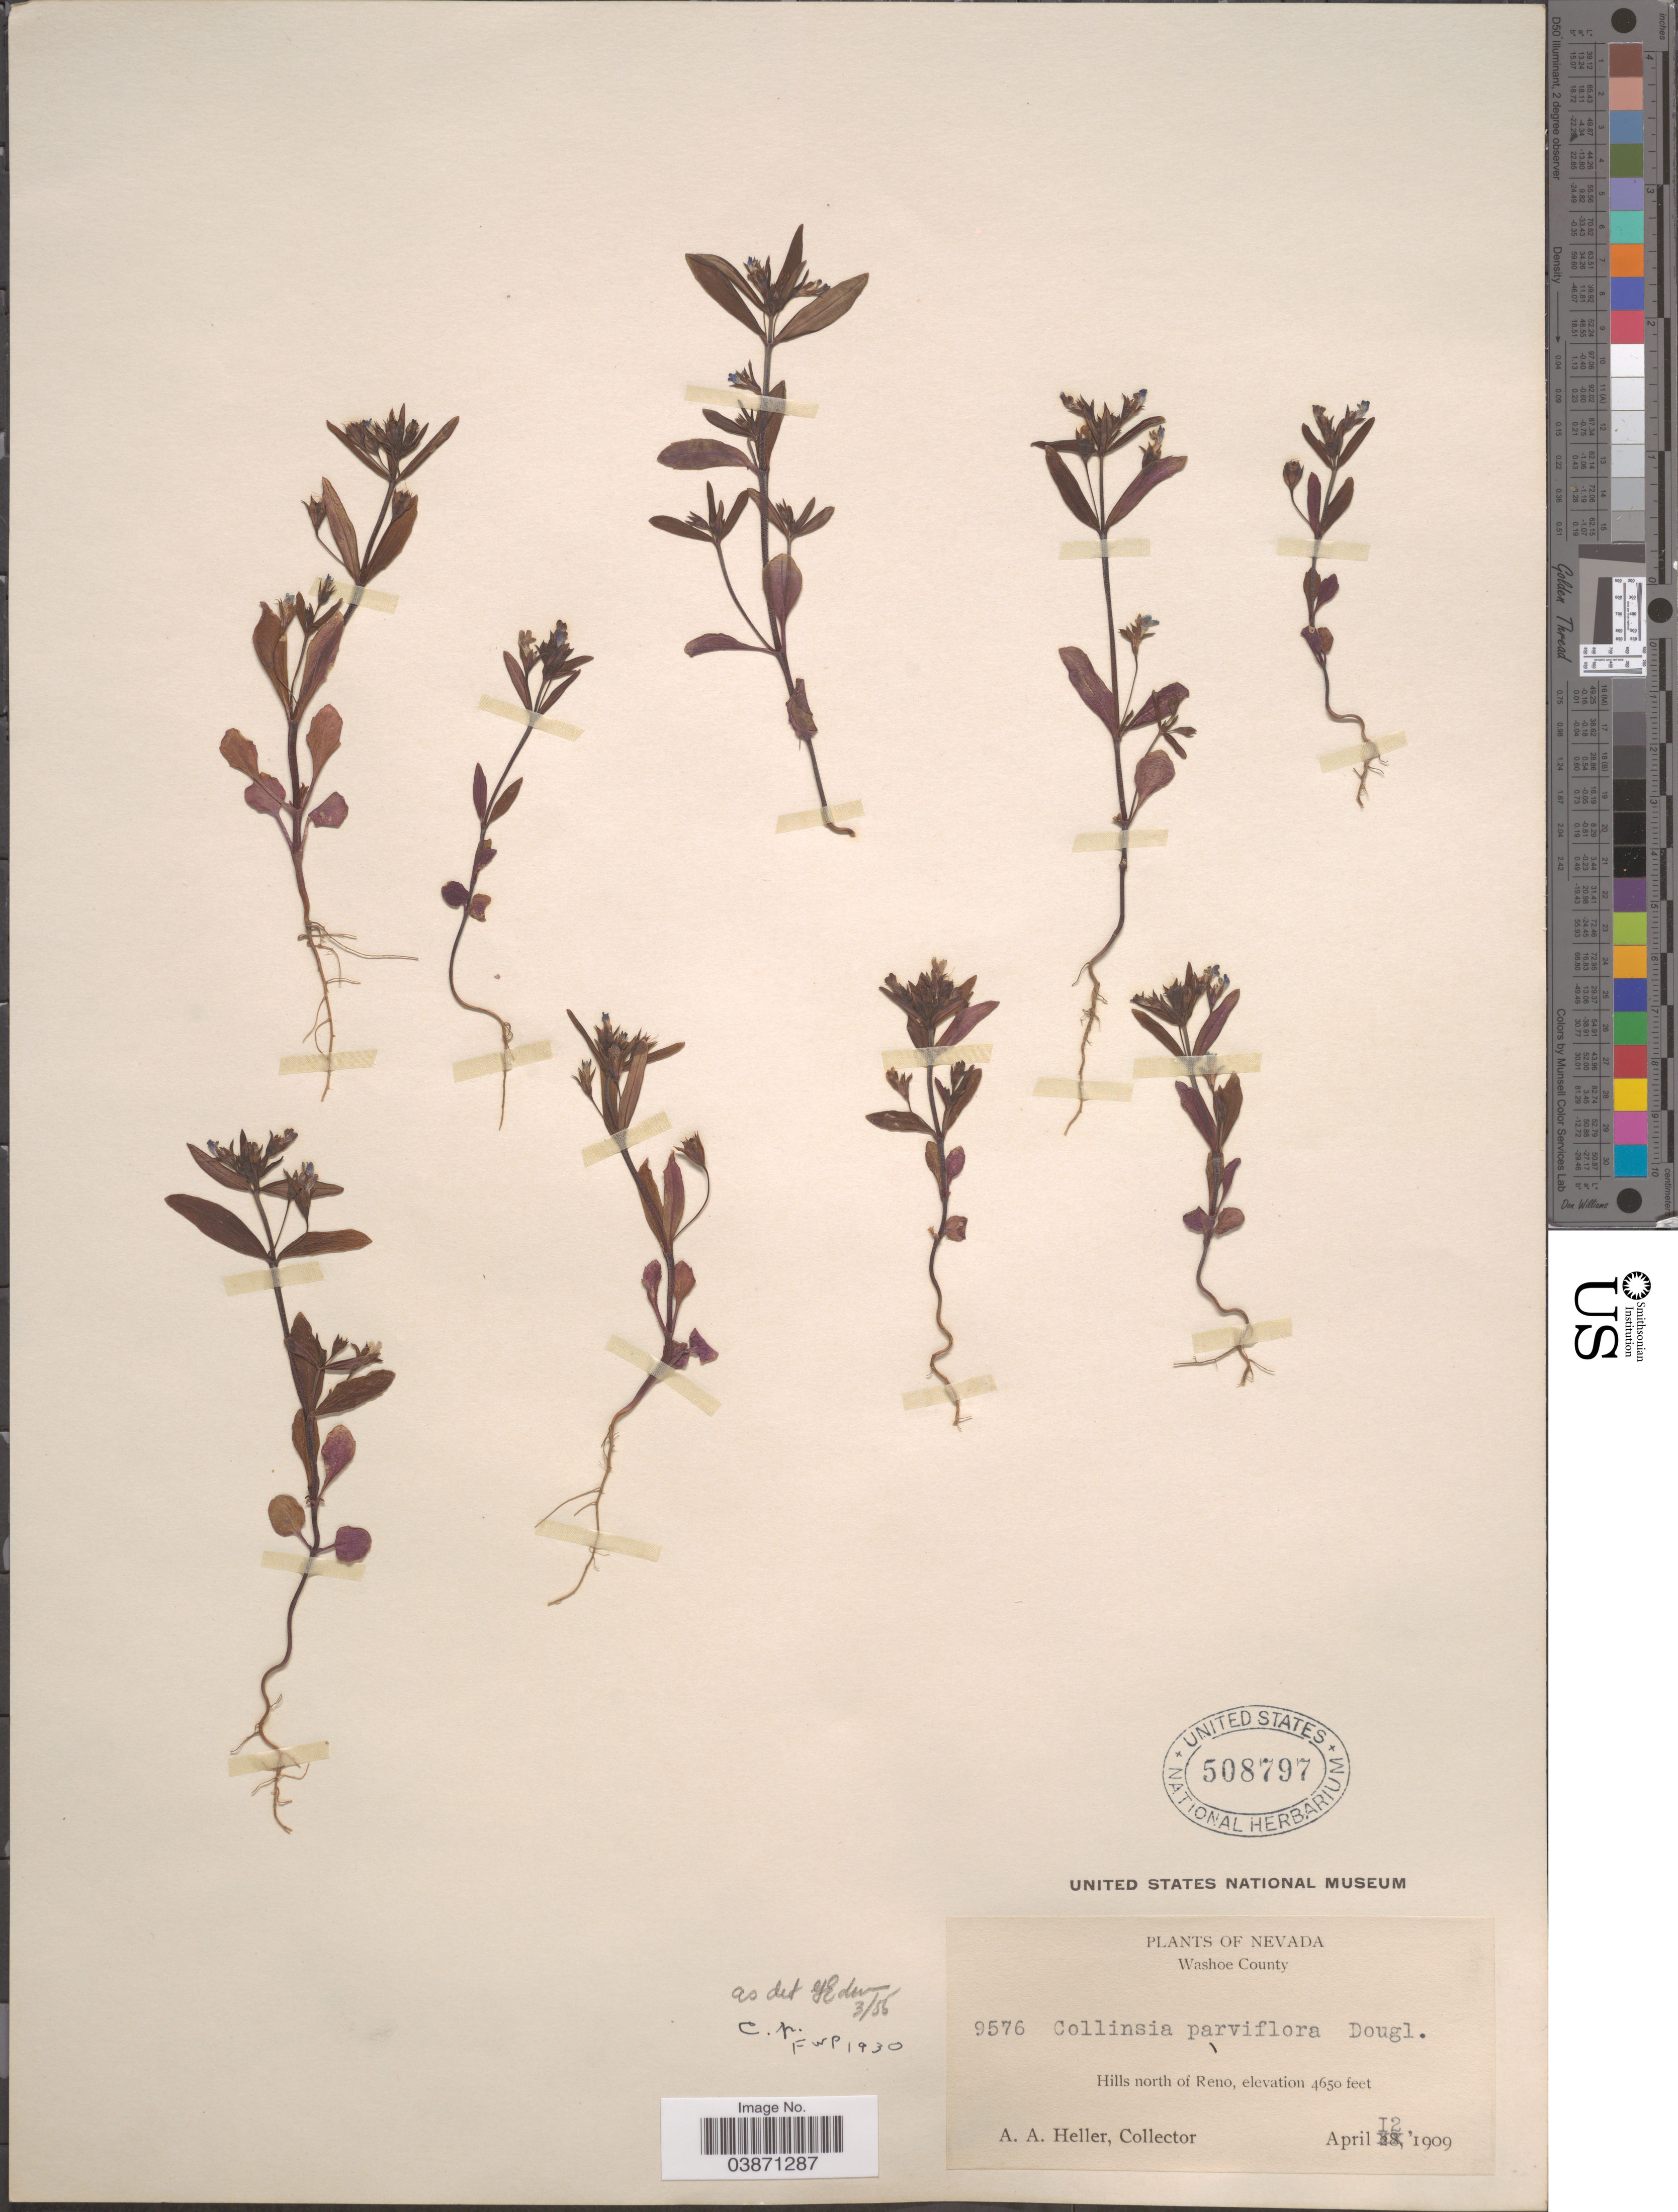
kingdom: Plantae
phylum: Tracheophyta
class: Magnoliopsida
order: Lamiales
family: Plantaginaceae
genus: Collinsia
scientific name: Collinsia parviflora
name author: Douglas ex Lindl.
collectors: A. A. Heller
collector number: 9576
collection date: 1909-04-12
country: United States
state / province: Nevada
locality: Washoe County. Hills north of Reno.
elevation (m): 1417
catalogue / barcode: US 508797